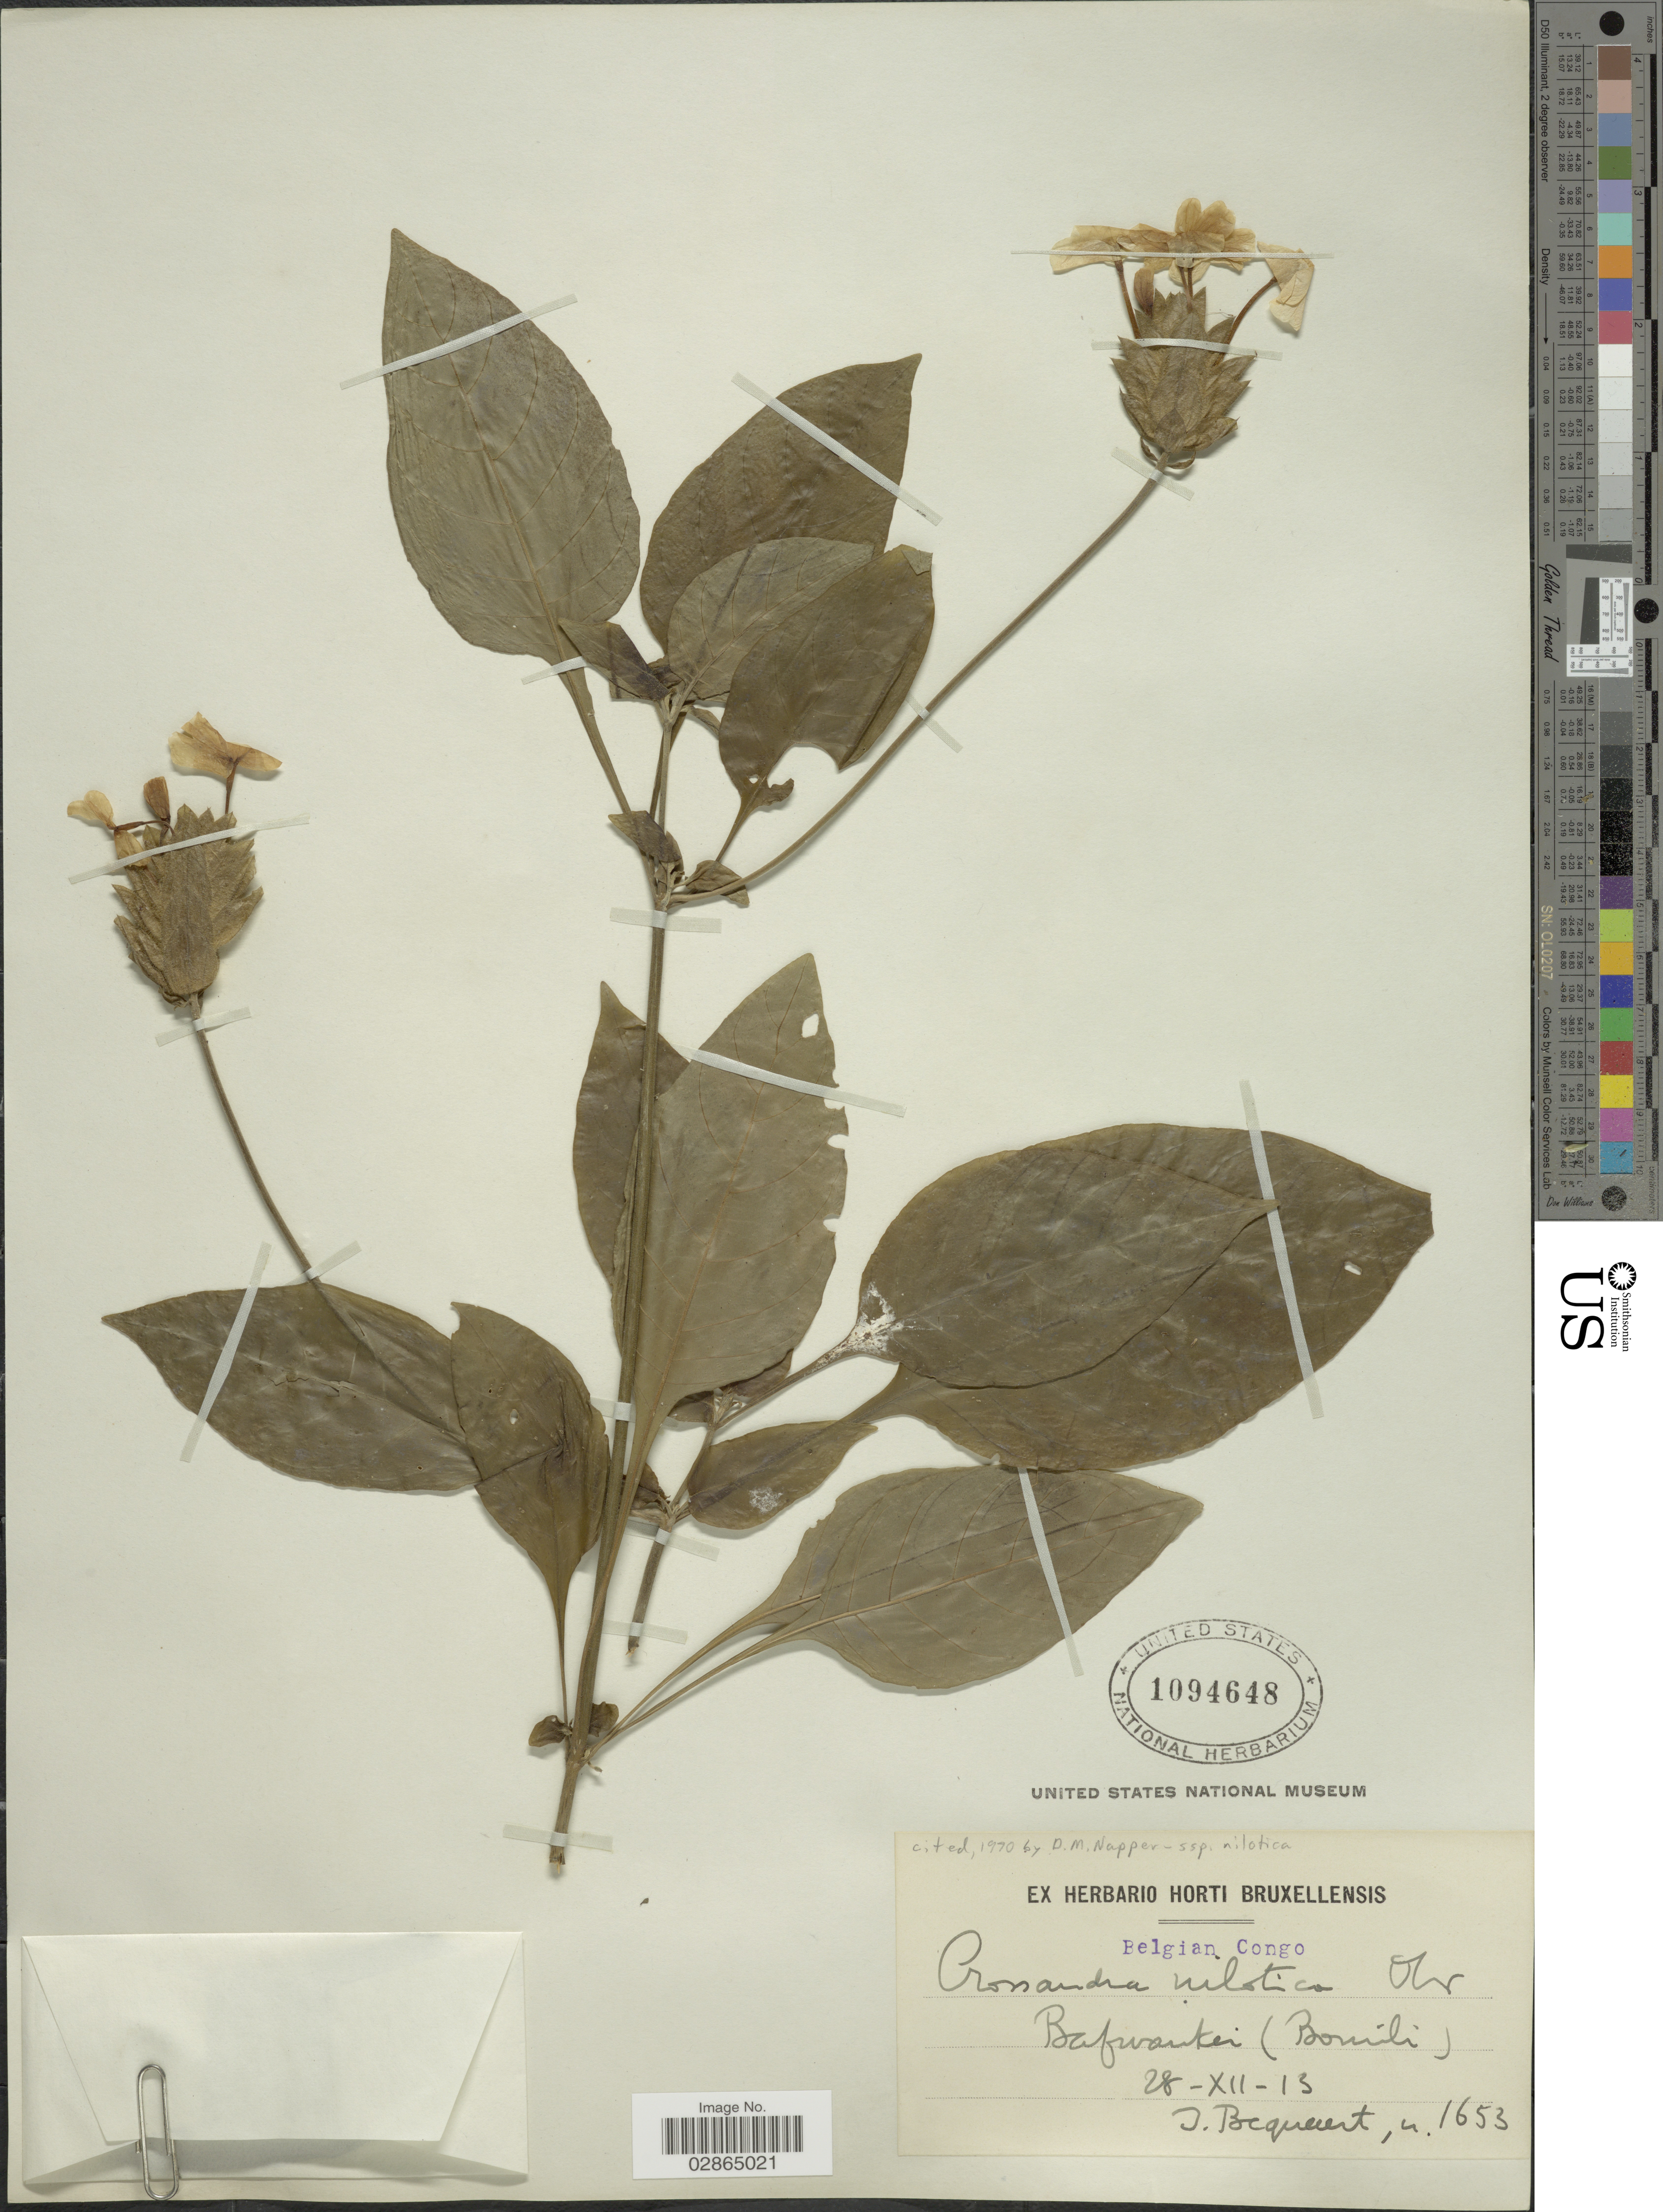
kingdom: Plantae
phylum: Tracheophyta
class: Magnoliopsida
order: Lamiales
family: Acanthaceae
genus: Crossandra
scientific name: Crossandra nilotica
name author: Oliv.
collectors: J. Becquaert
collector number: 1653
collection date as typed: Transcribed d/m/y: 28/12/13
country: Congo, Democratic Republic of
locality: Belgian Congo. Bafwankei (Bomili).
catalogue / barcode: US 1094648